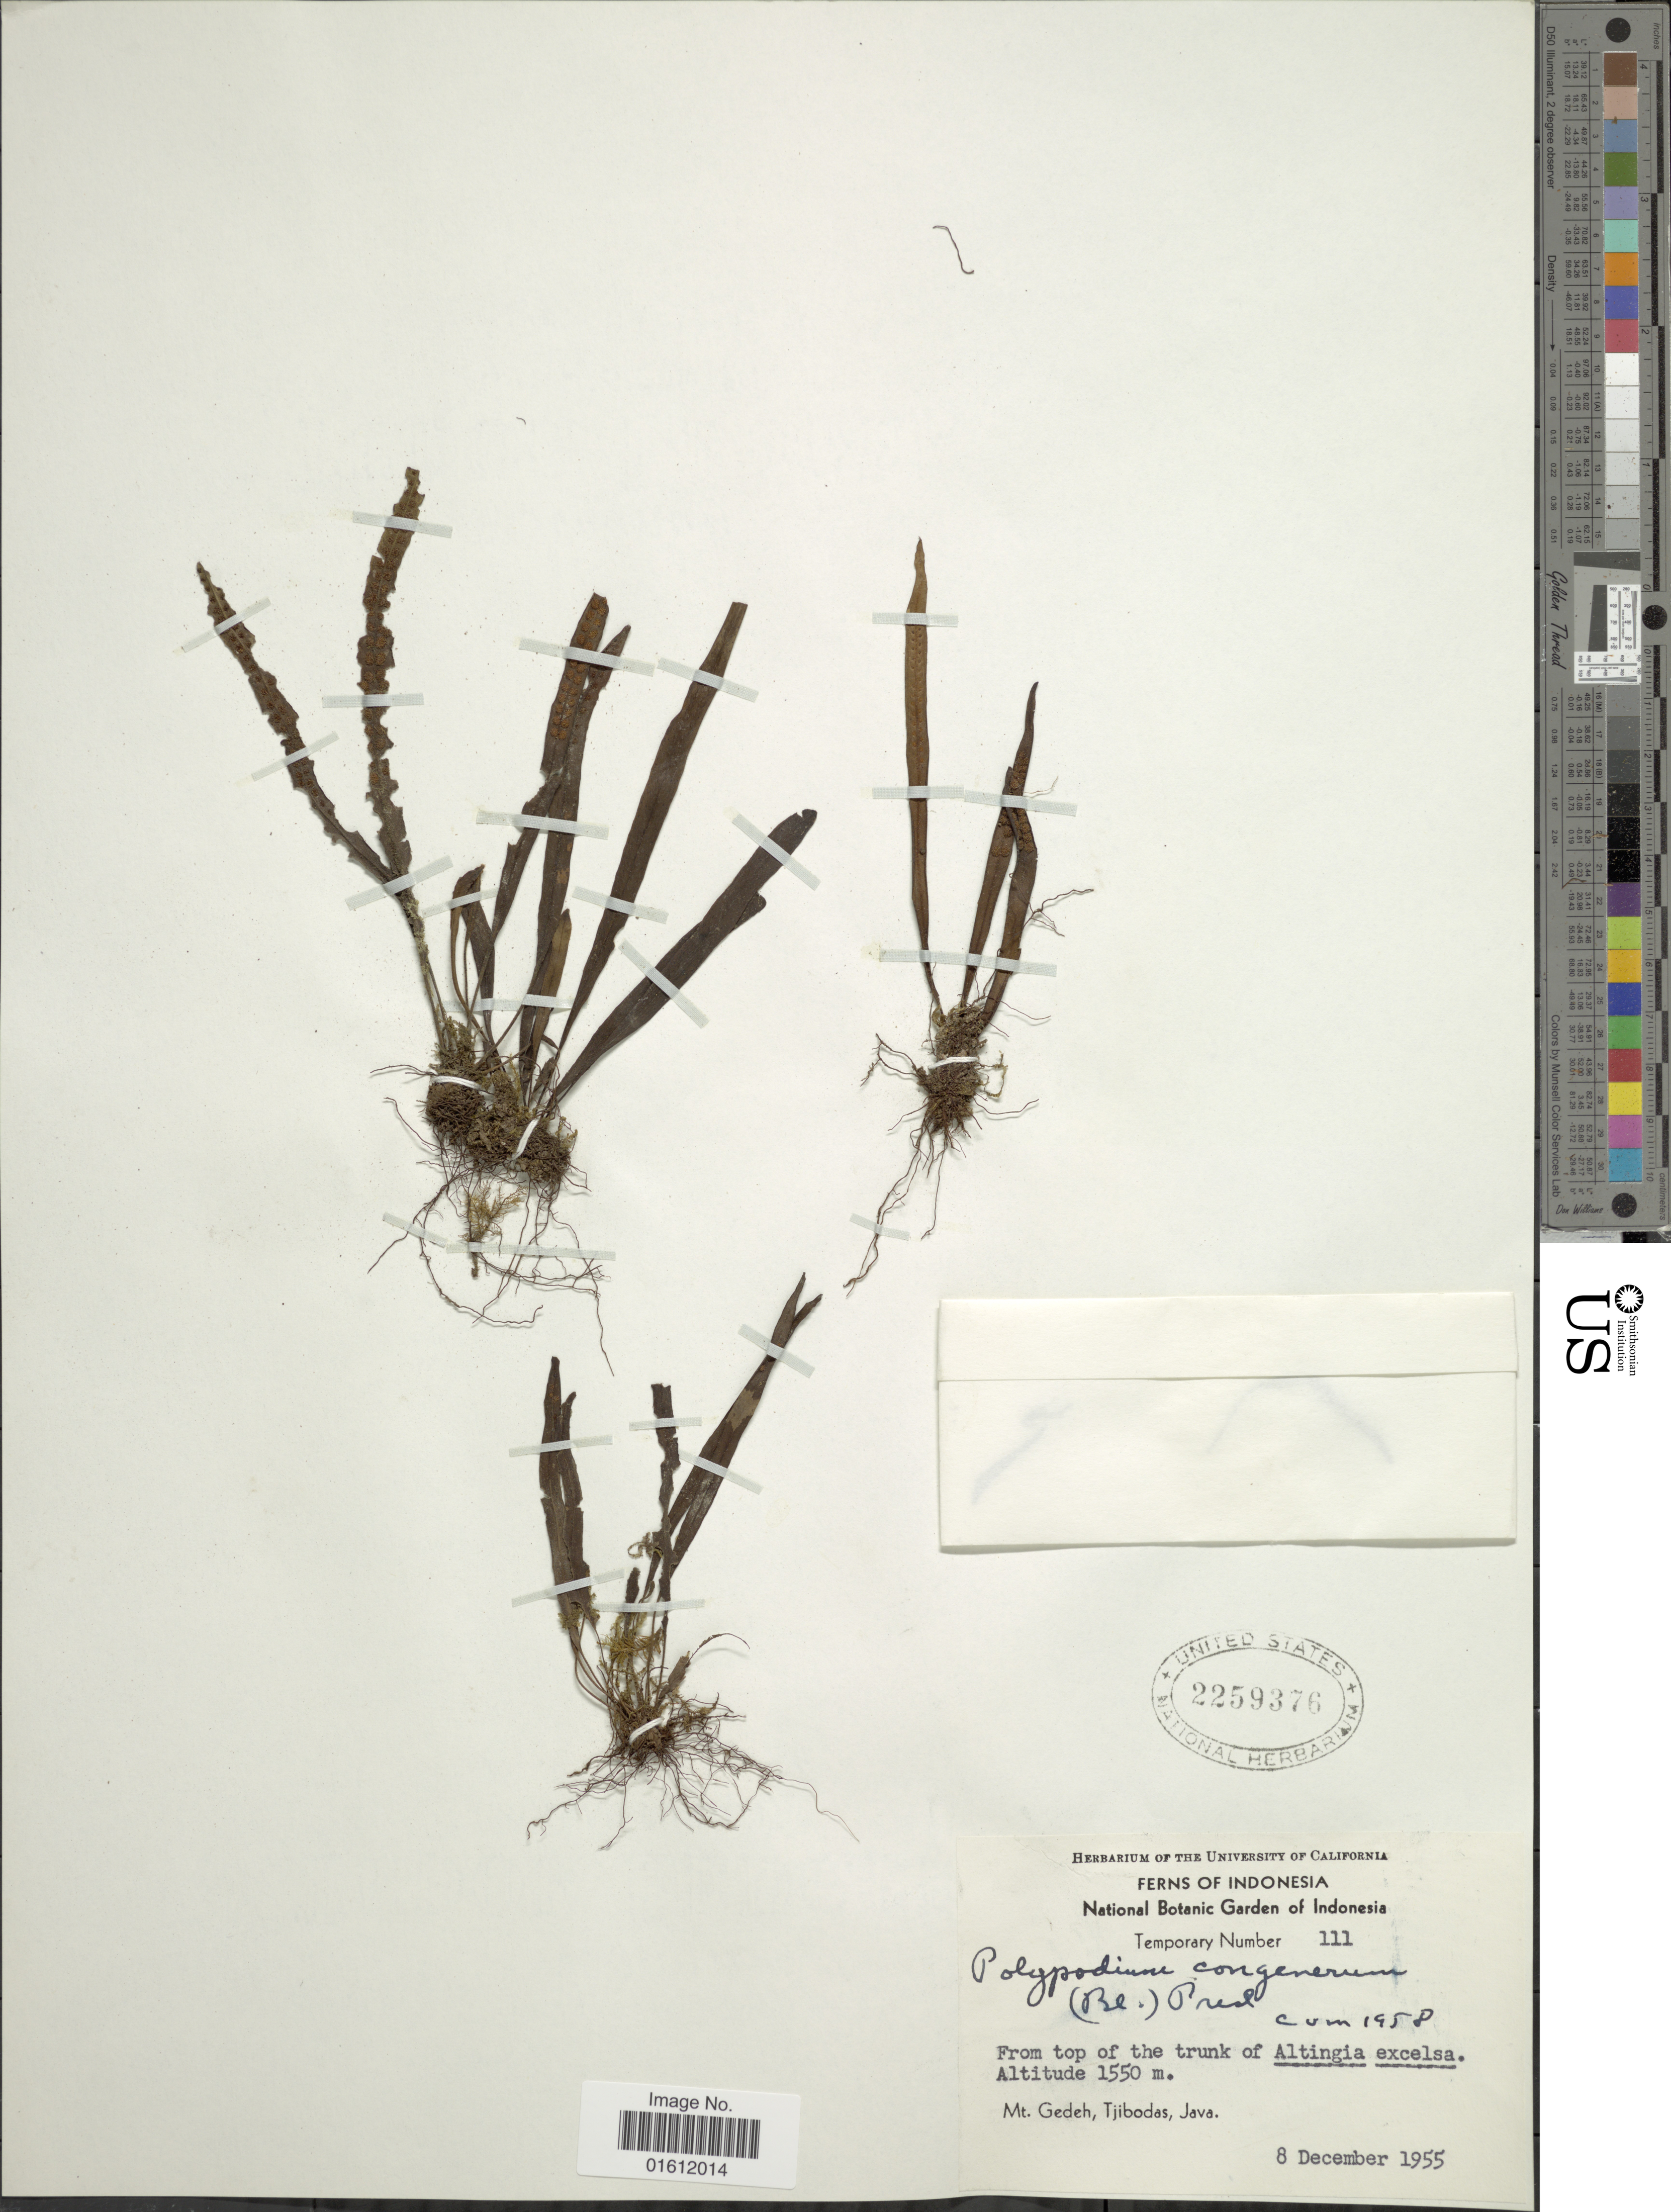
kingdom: Plantae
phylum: Tracheophyta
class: Polypodiopsida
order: Polypodiales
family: Polypodiaceae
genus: Oreogrammitis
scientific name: Oreogrammitis congener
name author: (Blume) Parris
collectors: ex herb. Univ. of California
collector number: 111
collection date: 1955-12-08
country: Indonesia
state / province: Java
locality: Mt Gedeh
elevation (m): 1550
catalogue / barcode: US 2259376